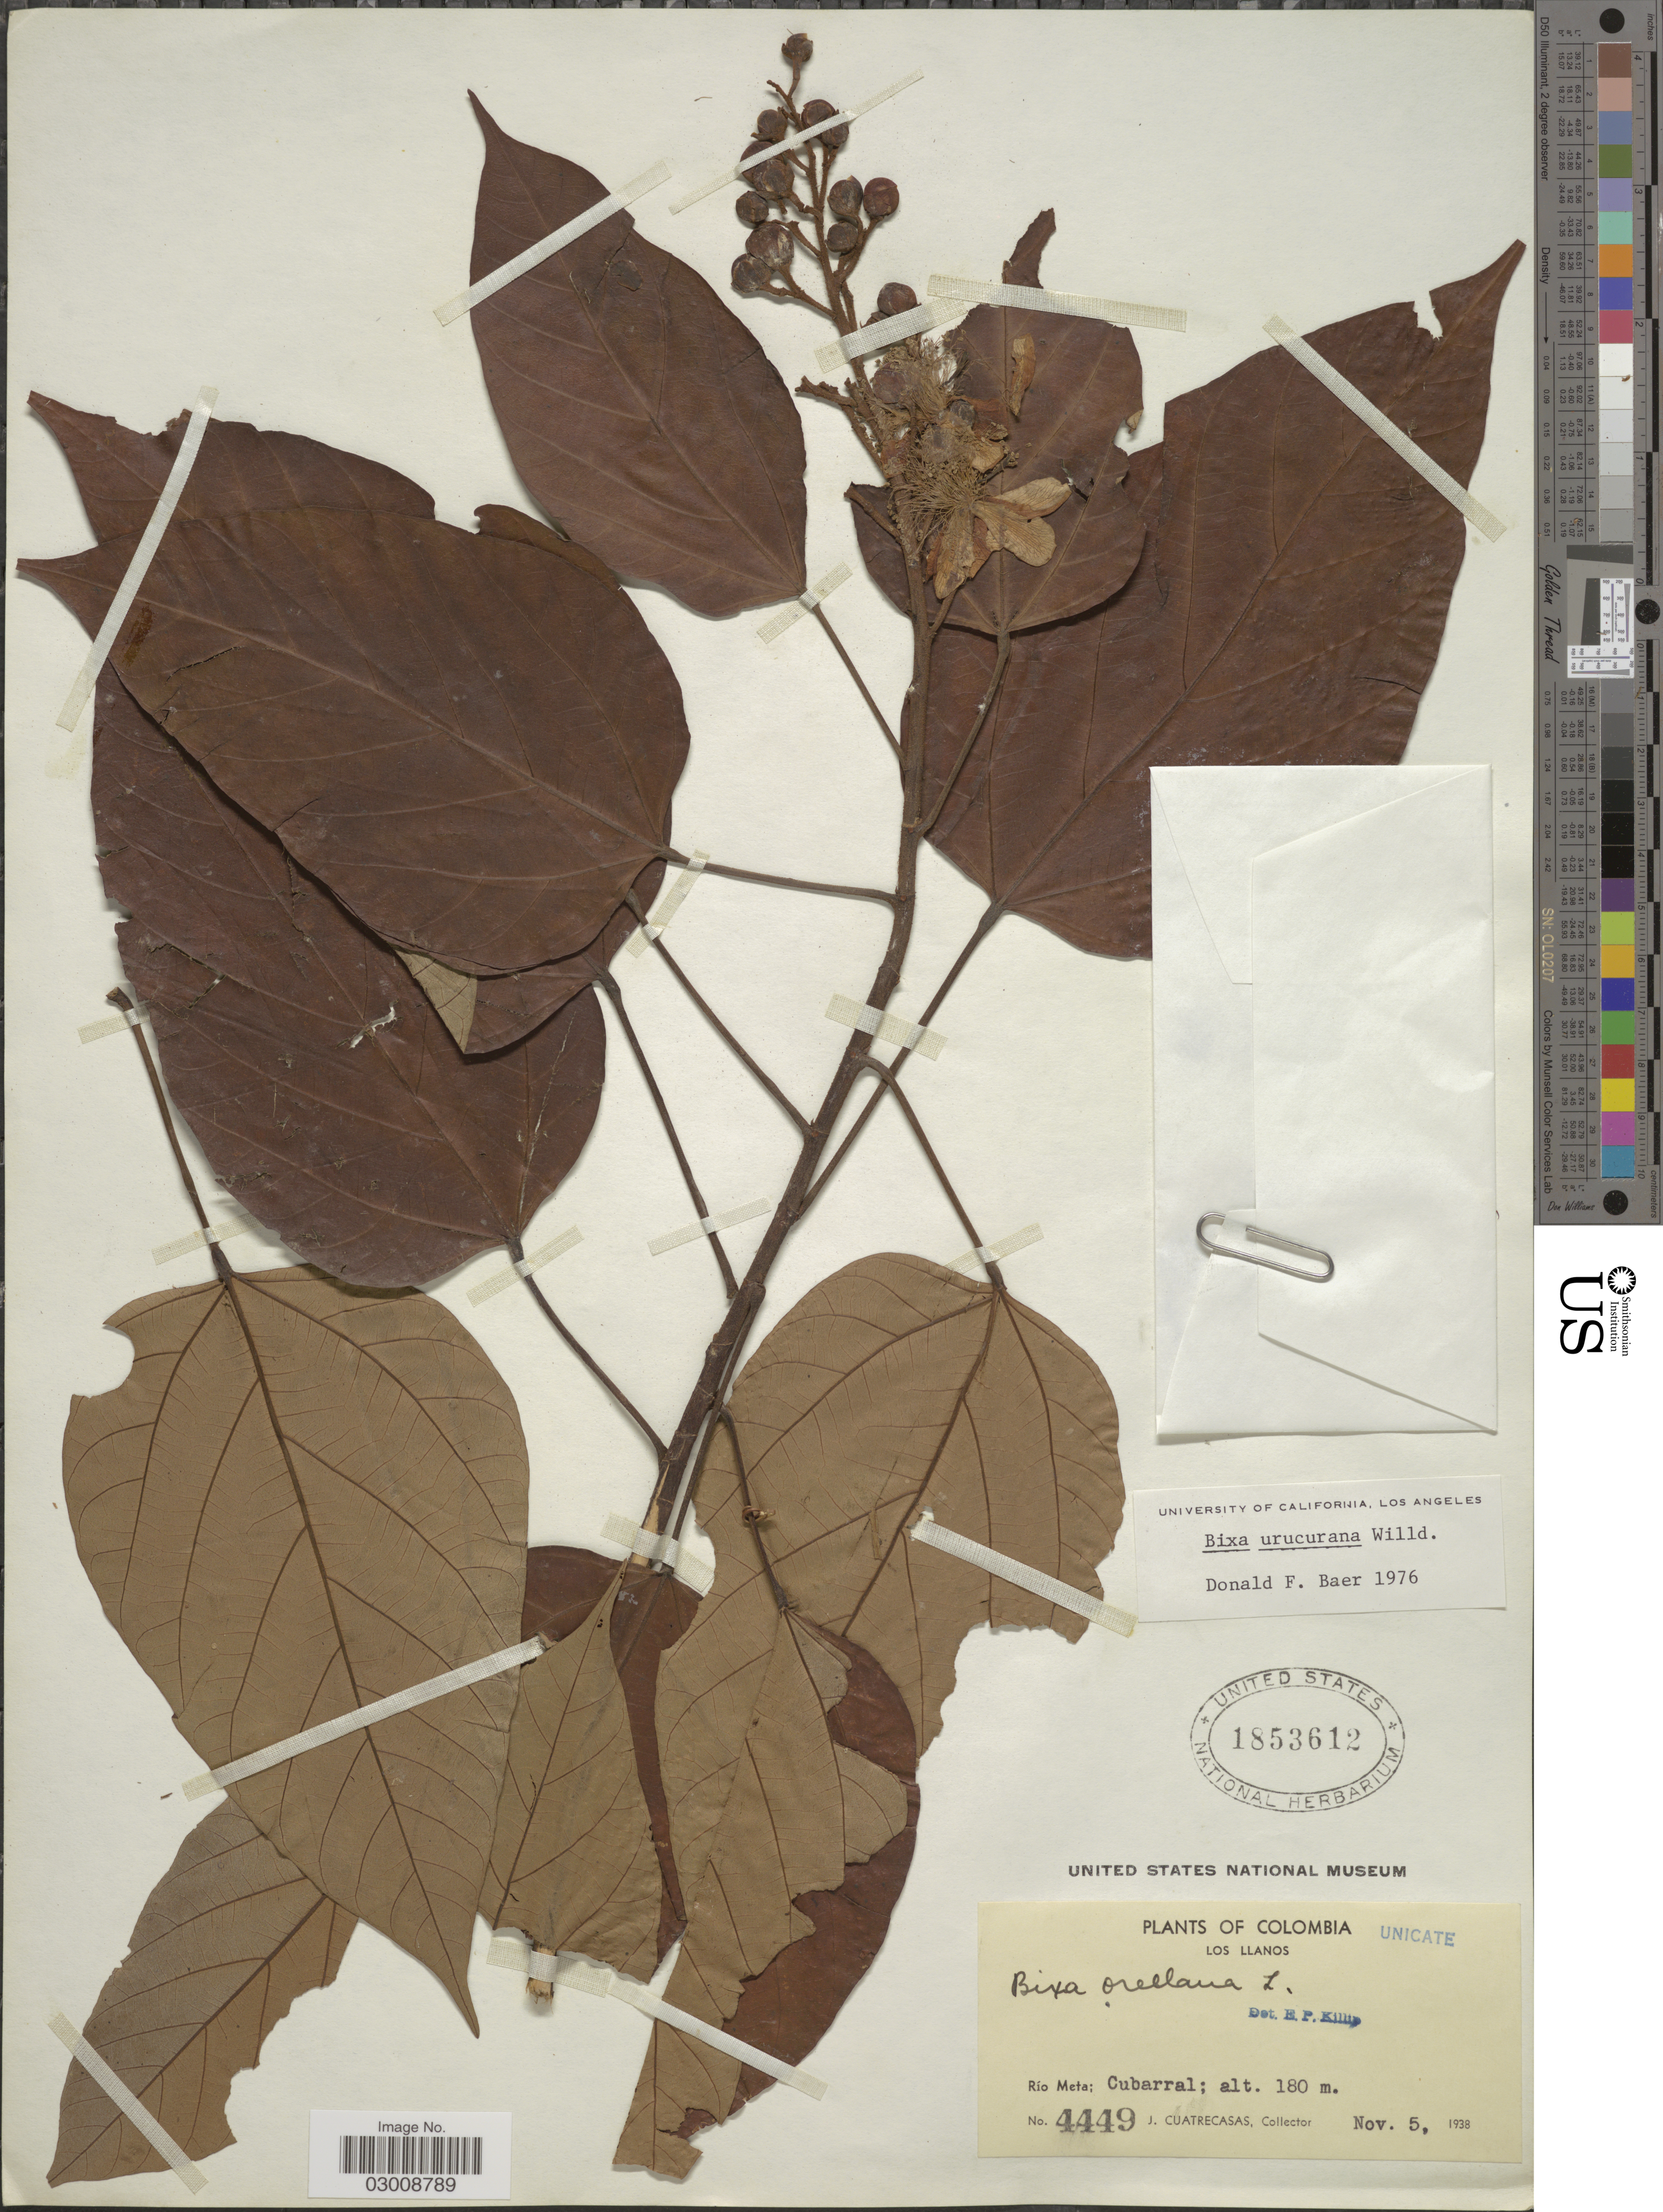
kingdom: Plantae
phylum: Tracheophyta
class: Magnoliopsida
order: Malvales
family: Bixaceae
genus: Bixa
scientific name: Bixa urucurana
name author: Willd.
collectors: J. Cuatrecasas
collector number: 4449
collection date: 1938-11-05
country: Colombia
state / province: Meta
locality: Los Llanos. Río Meta; Cubarral.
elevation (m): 180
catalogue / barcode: US 1853612